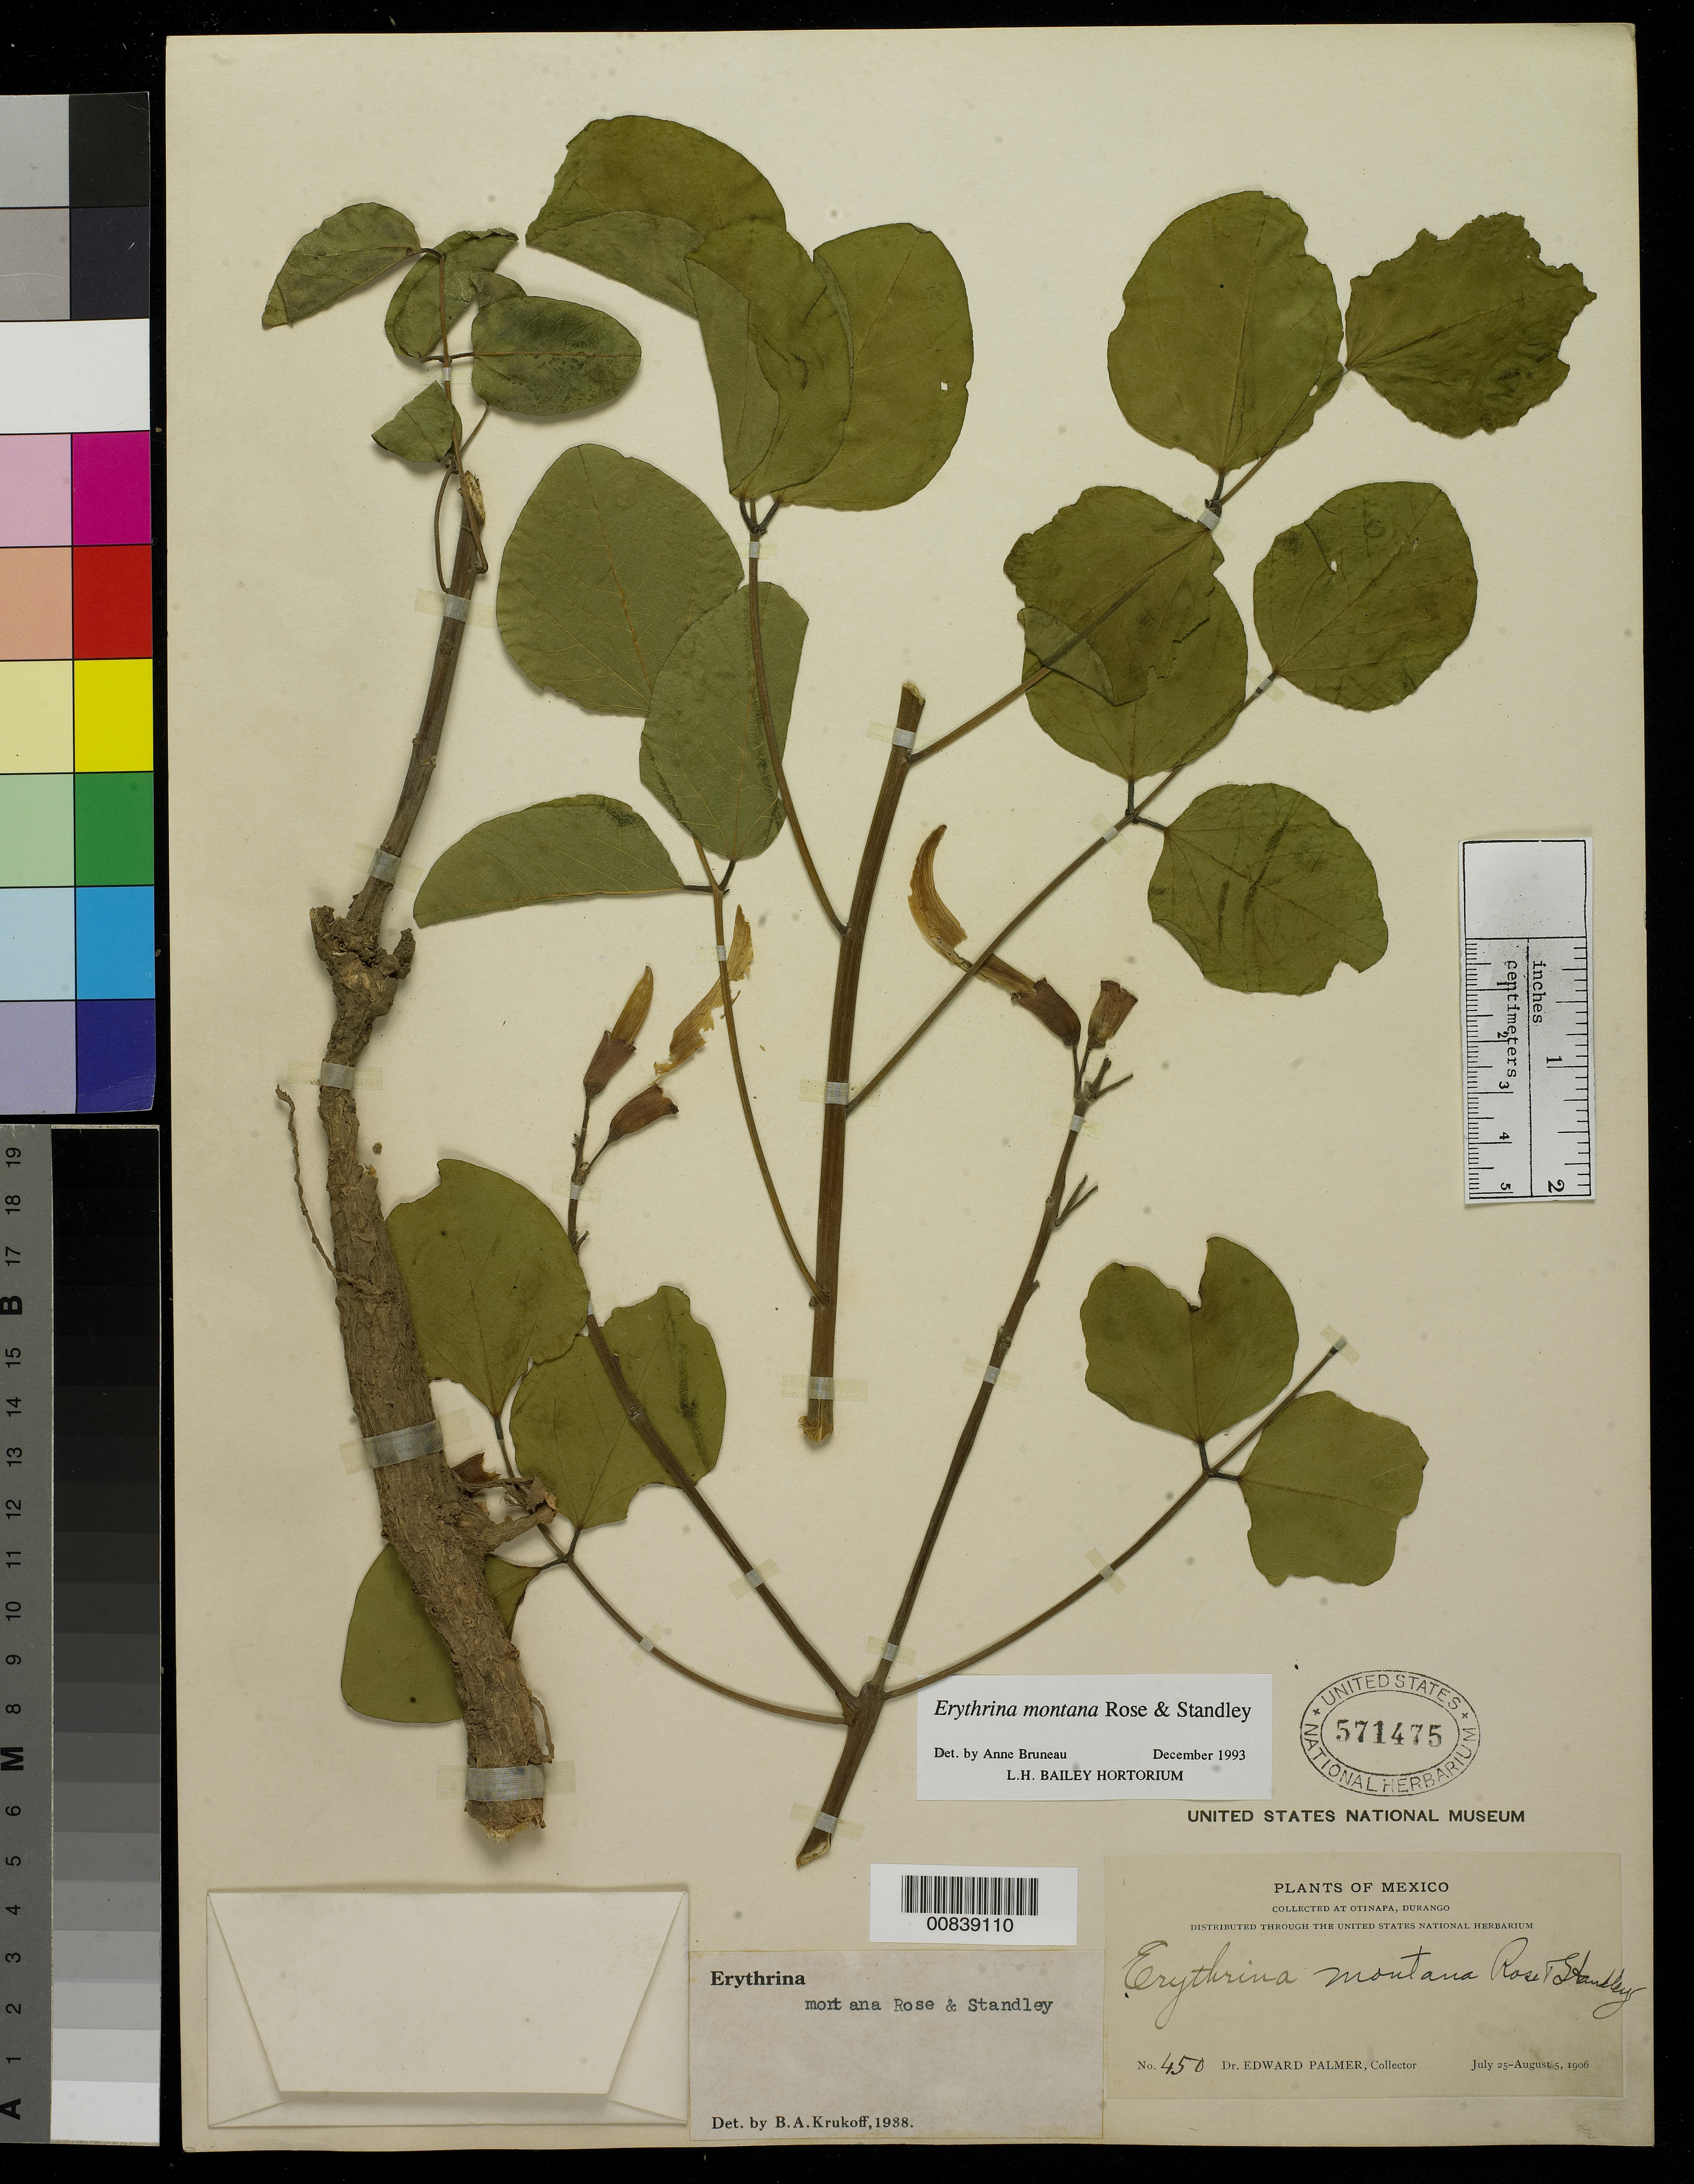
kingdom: Plantae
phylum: Tracheophyta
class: Magnoliopsida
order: Fabales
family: Fabaceae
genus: Erythrina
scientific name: Erythrina montana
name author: Rose & Standl.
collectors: E. Palmer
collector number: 450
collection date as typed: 25 Jul 1906 to 05 Aug 1906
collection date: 1906-07-25/1906-08-05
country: Mexico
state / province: Durango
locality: Otinapa, Durango.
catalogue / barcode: US 571475